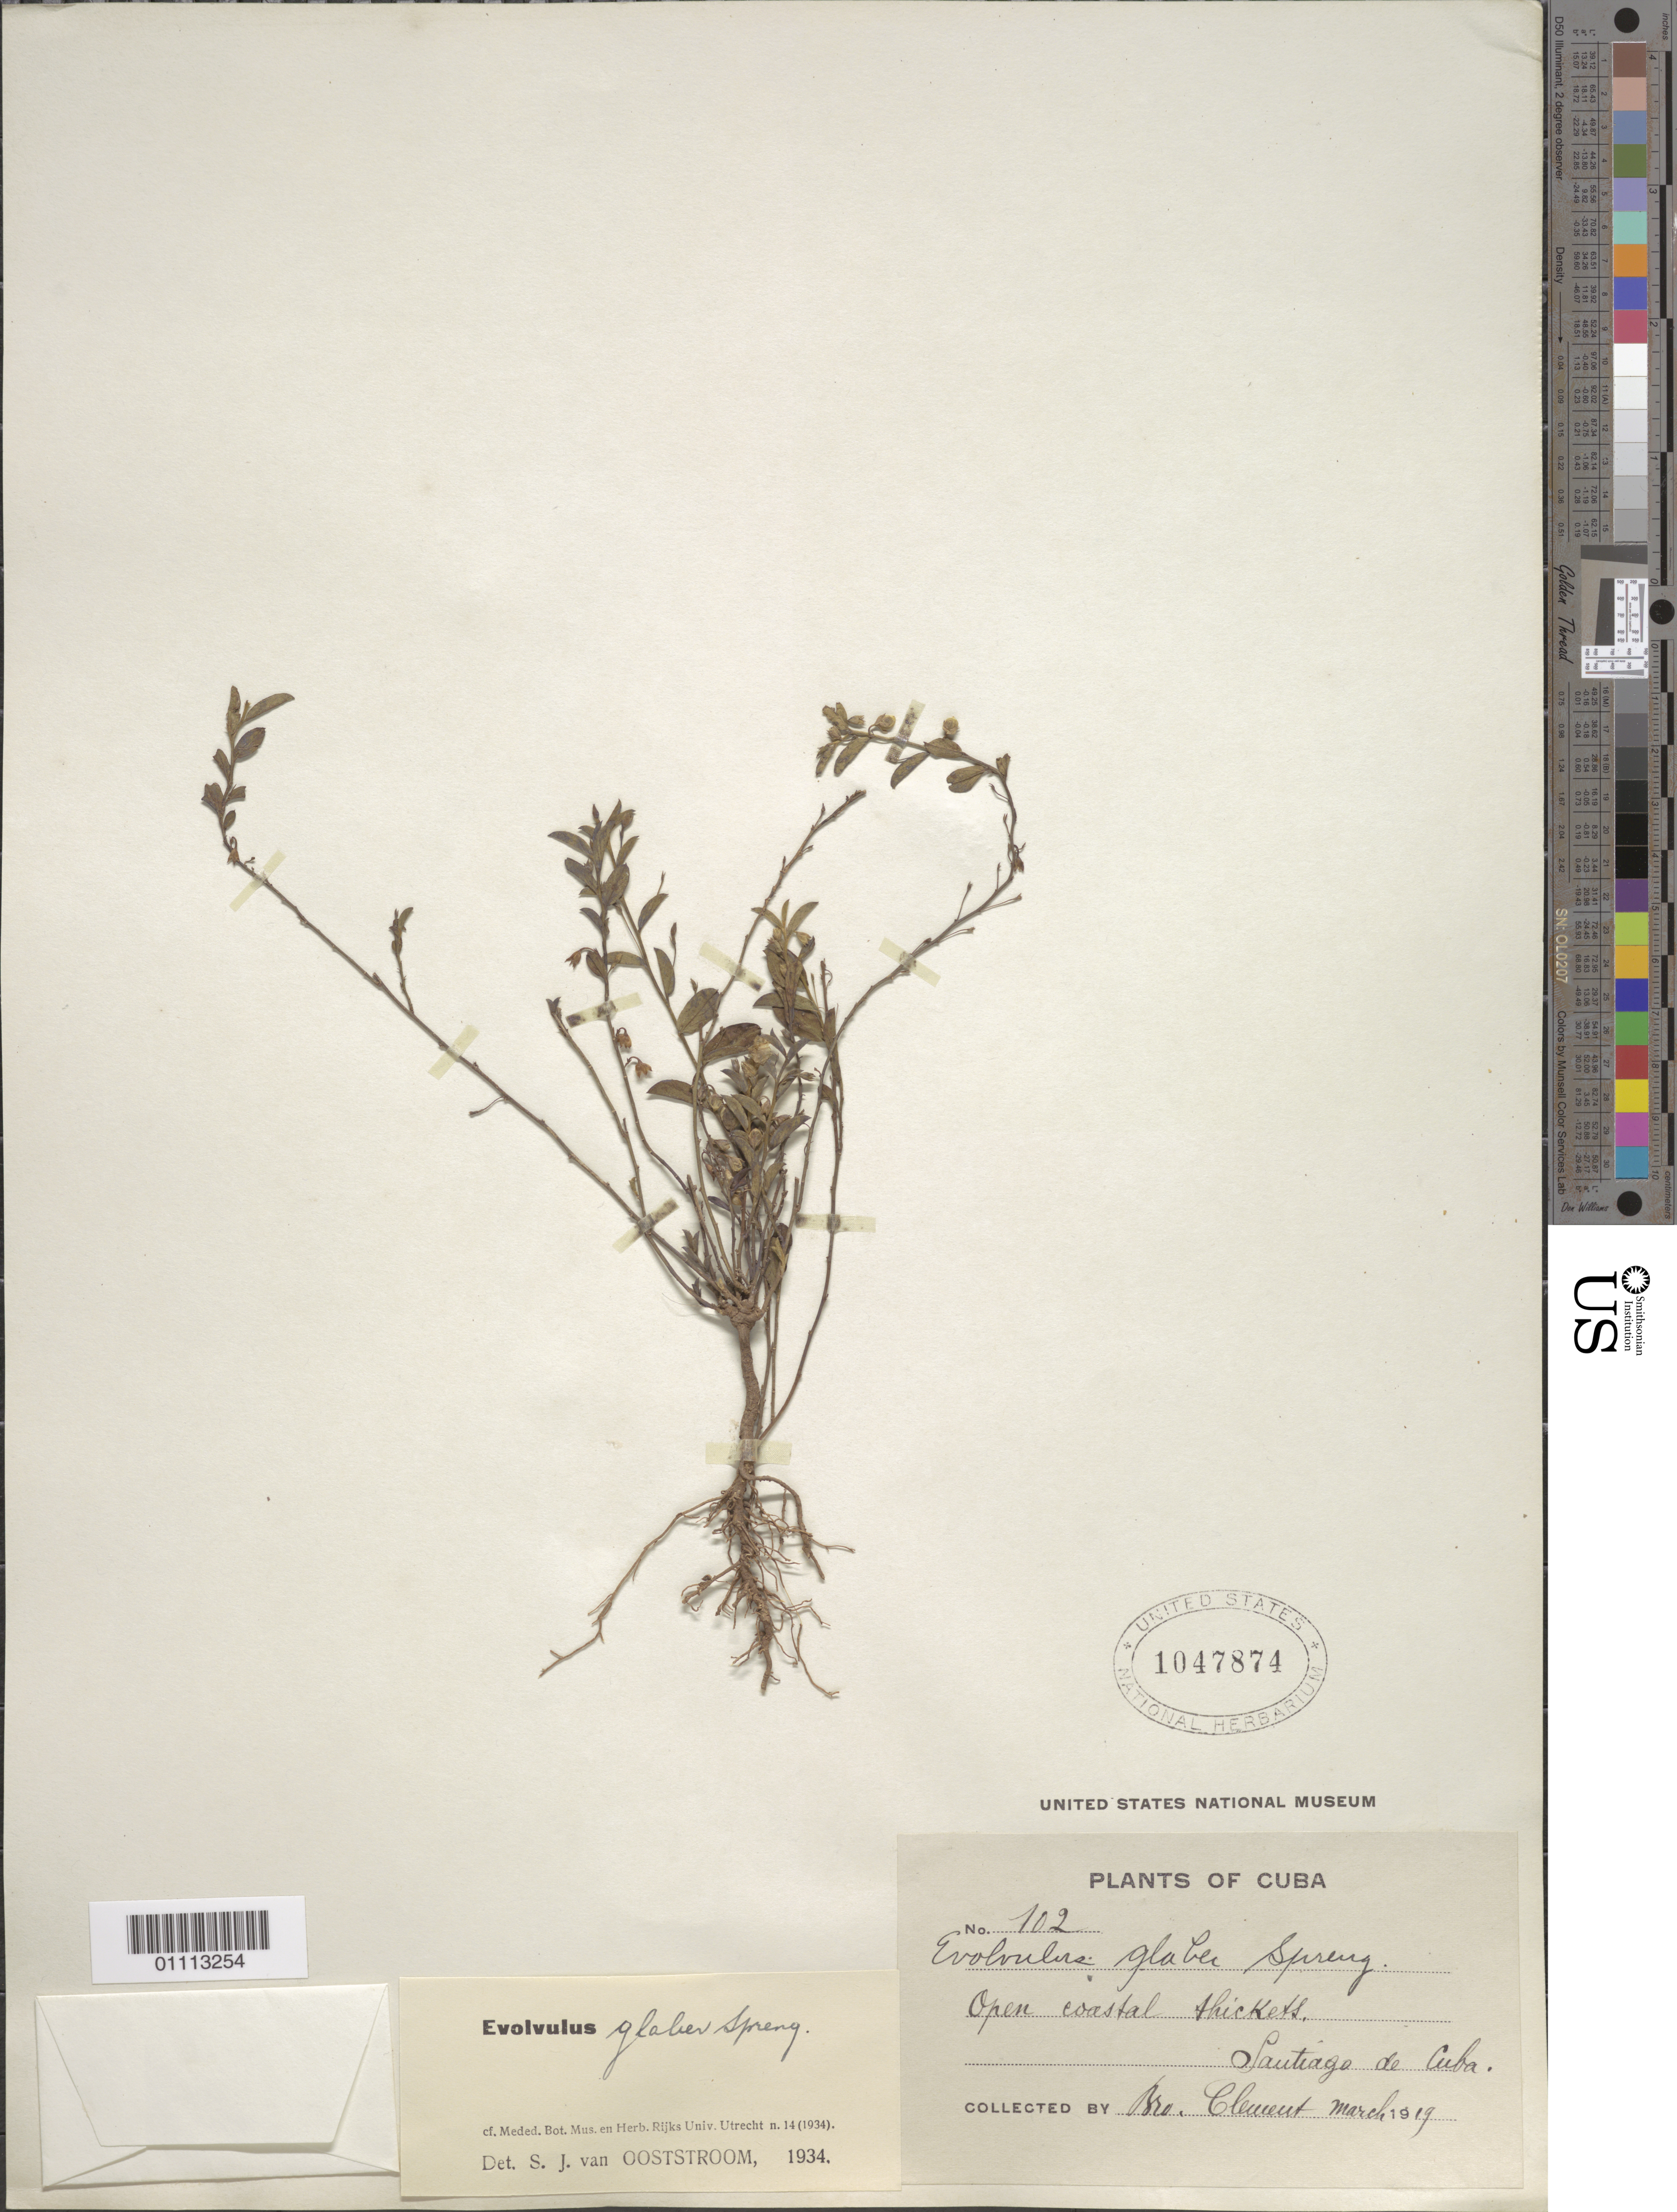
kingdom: Plantae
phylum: Tracheophyta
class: Magnoliopsida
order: Solanales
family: Convolvulaceae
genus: Evolvulus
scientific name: Evolvulus convolvuloides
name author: (Willd. ex Schult.) Stearn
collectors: B. Clement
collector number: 102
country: Cuba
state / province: Santiago de Cuba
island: Cuba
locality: Open coastal thickets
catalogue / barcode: US 1047874